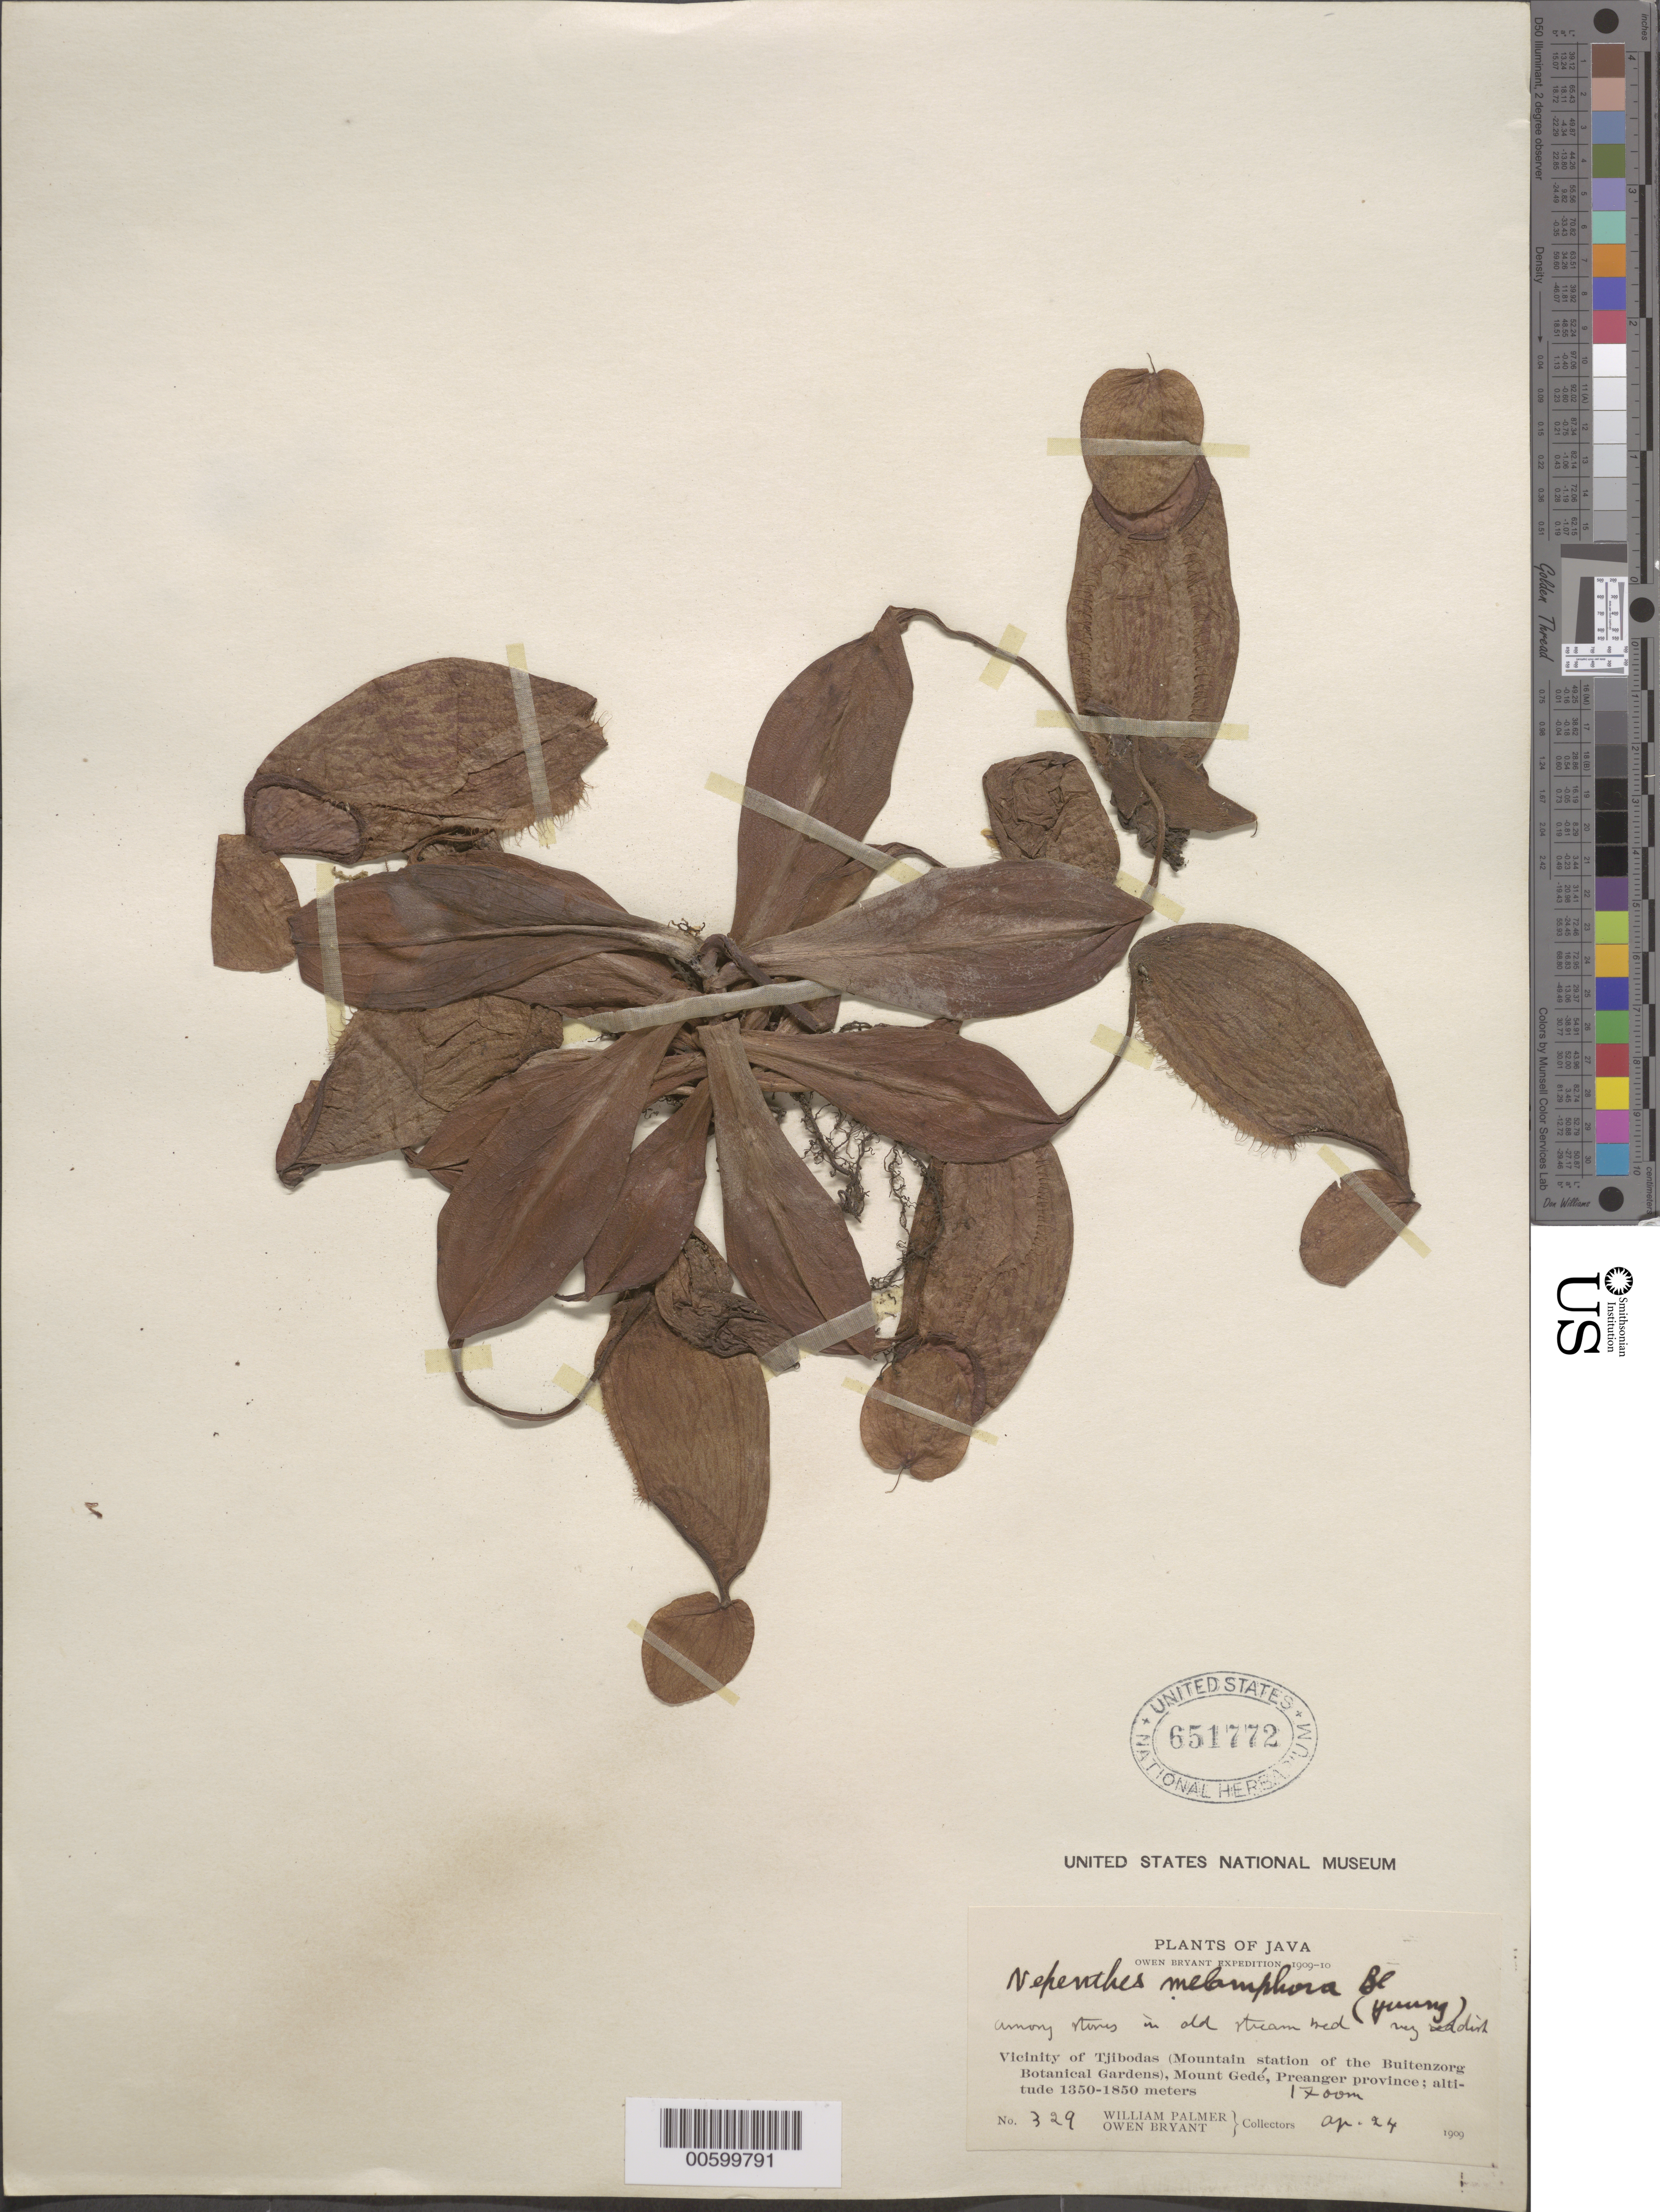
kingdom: Plantae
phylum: Tracheophyta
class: Magnoliopsida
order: Caryophyllales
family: Nepenthaceae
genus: Nepenthes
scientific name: Nepenthes gymnamphora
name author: Reinw. ex Nees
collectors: W. Palmer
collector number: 329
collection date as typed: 24 Apr 1909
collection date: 1909-04-24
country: Indonesia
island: Java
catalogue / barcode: US 651772